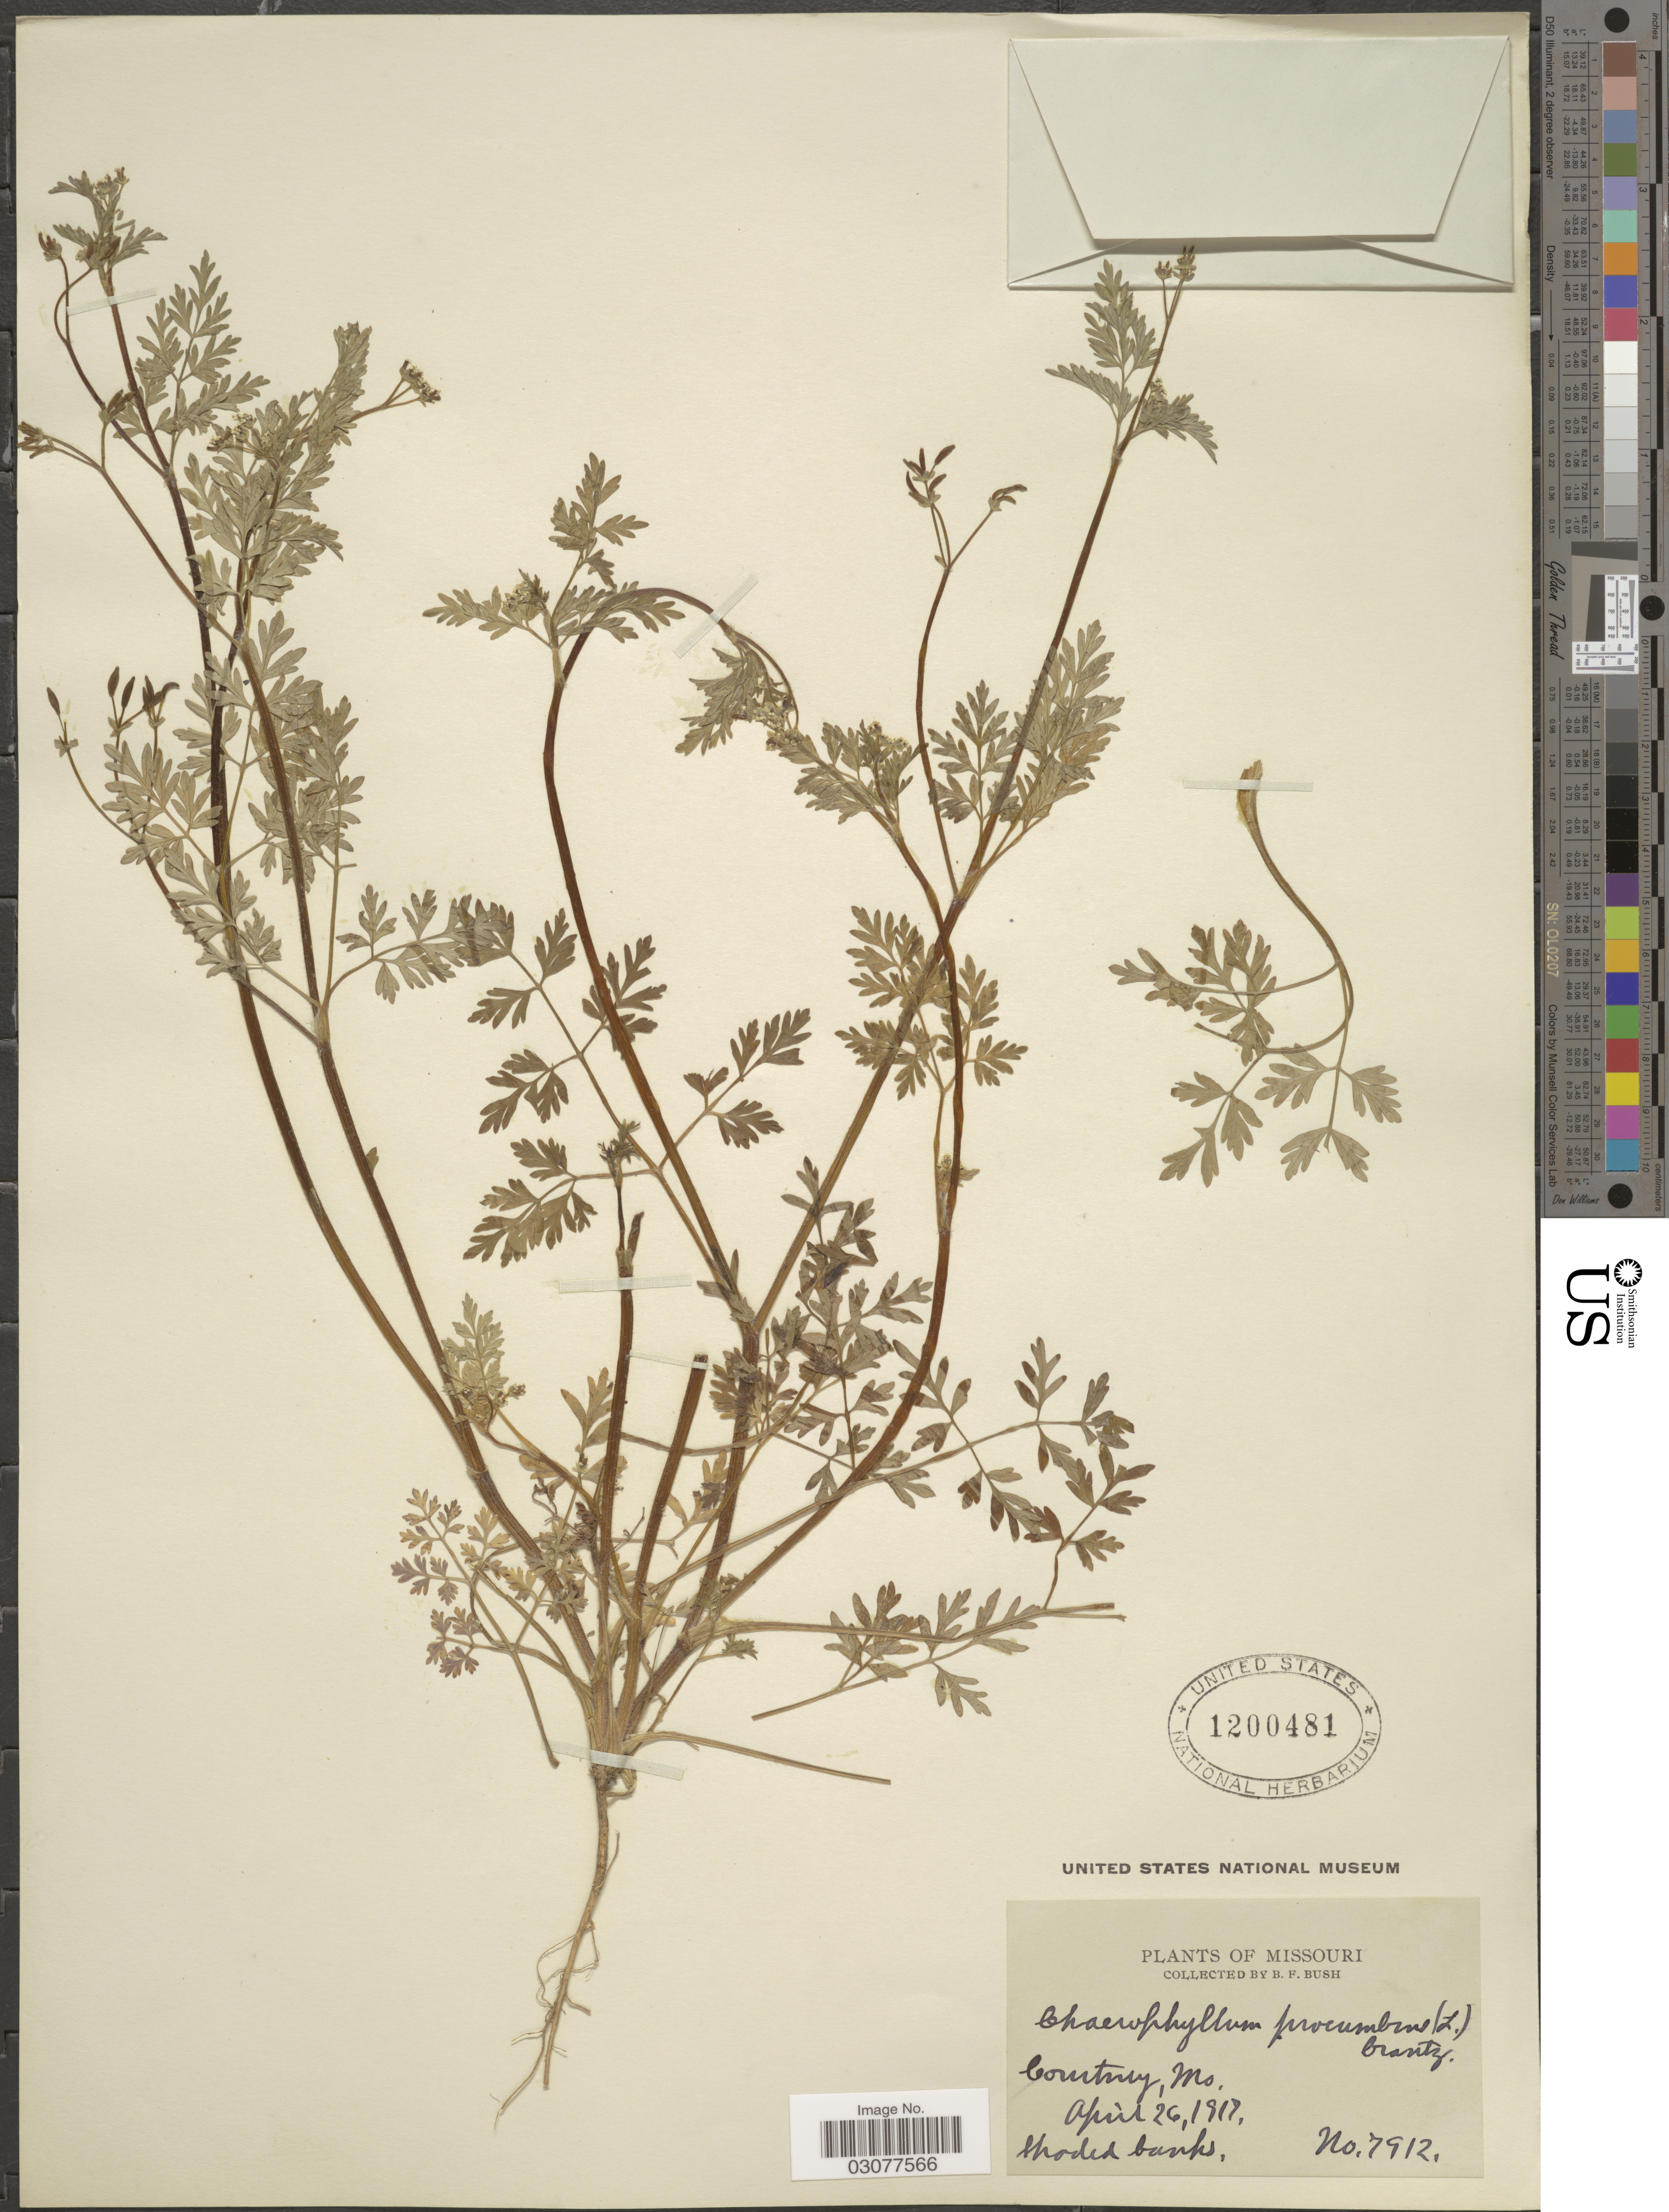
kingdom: Plantae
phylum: Tracheophyta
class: Magnoliopsida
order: Apiales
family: Apiaceae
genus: Chaerophyllum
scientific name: Chaerophyllum procumbens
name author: (L.) Crantz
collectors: B. F. Bush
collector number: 7912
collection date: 1917-04-26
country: United States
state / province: Missouri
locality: Courtney.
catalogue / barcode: US 1200481